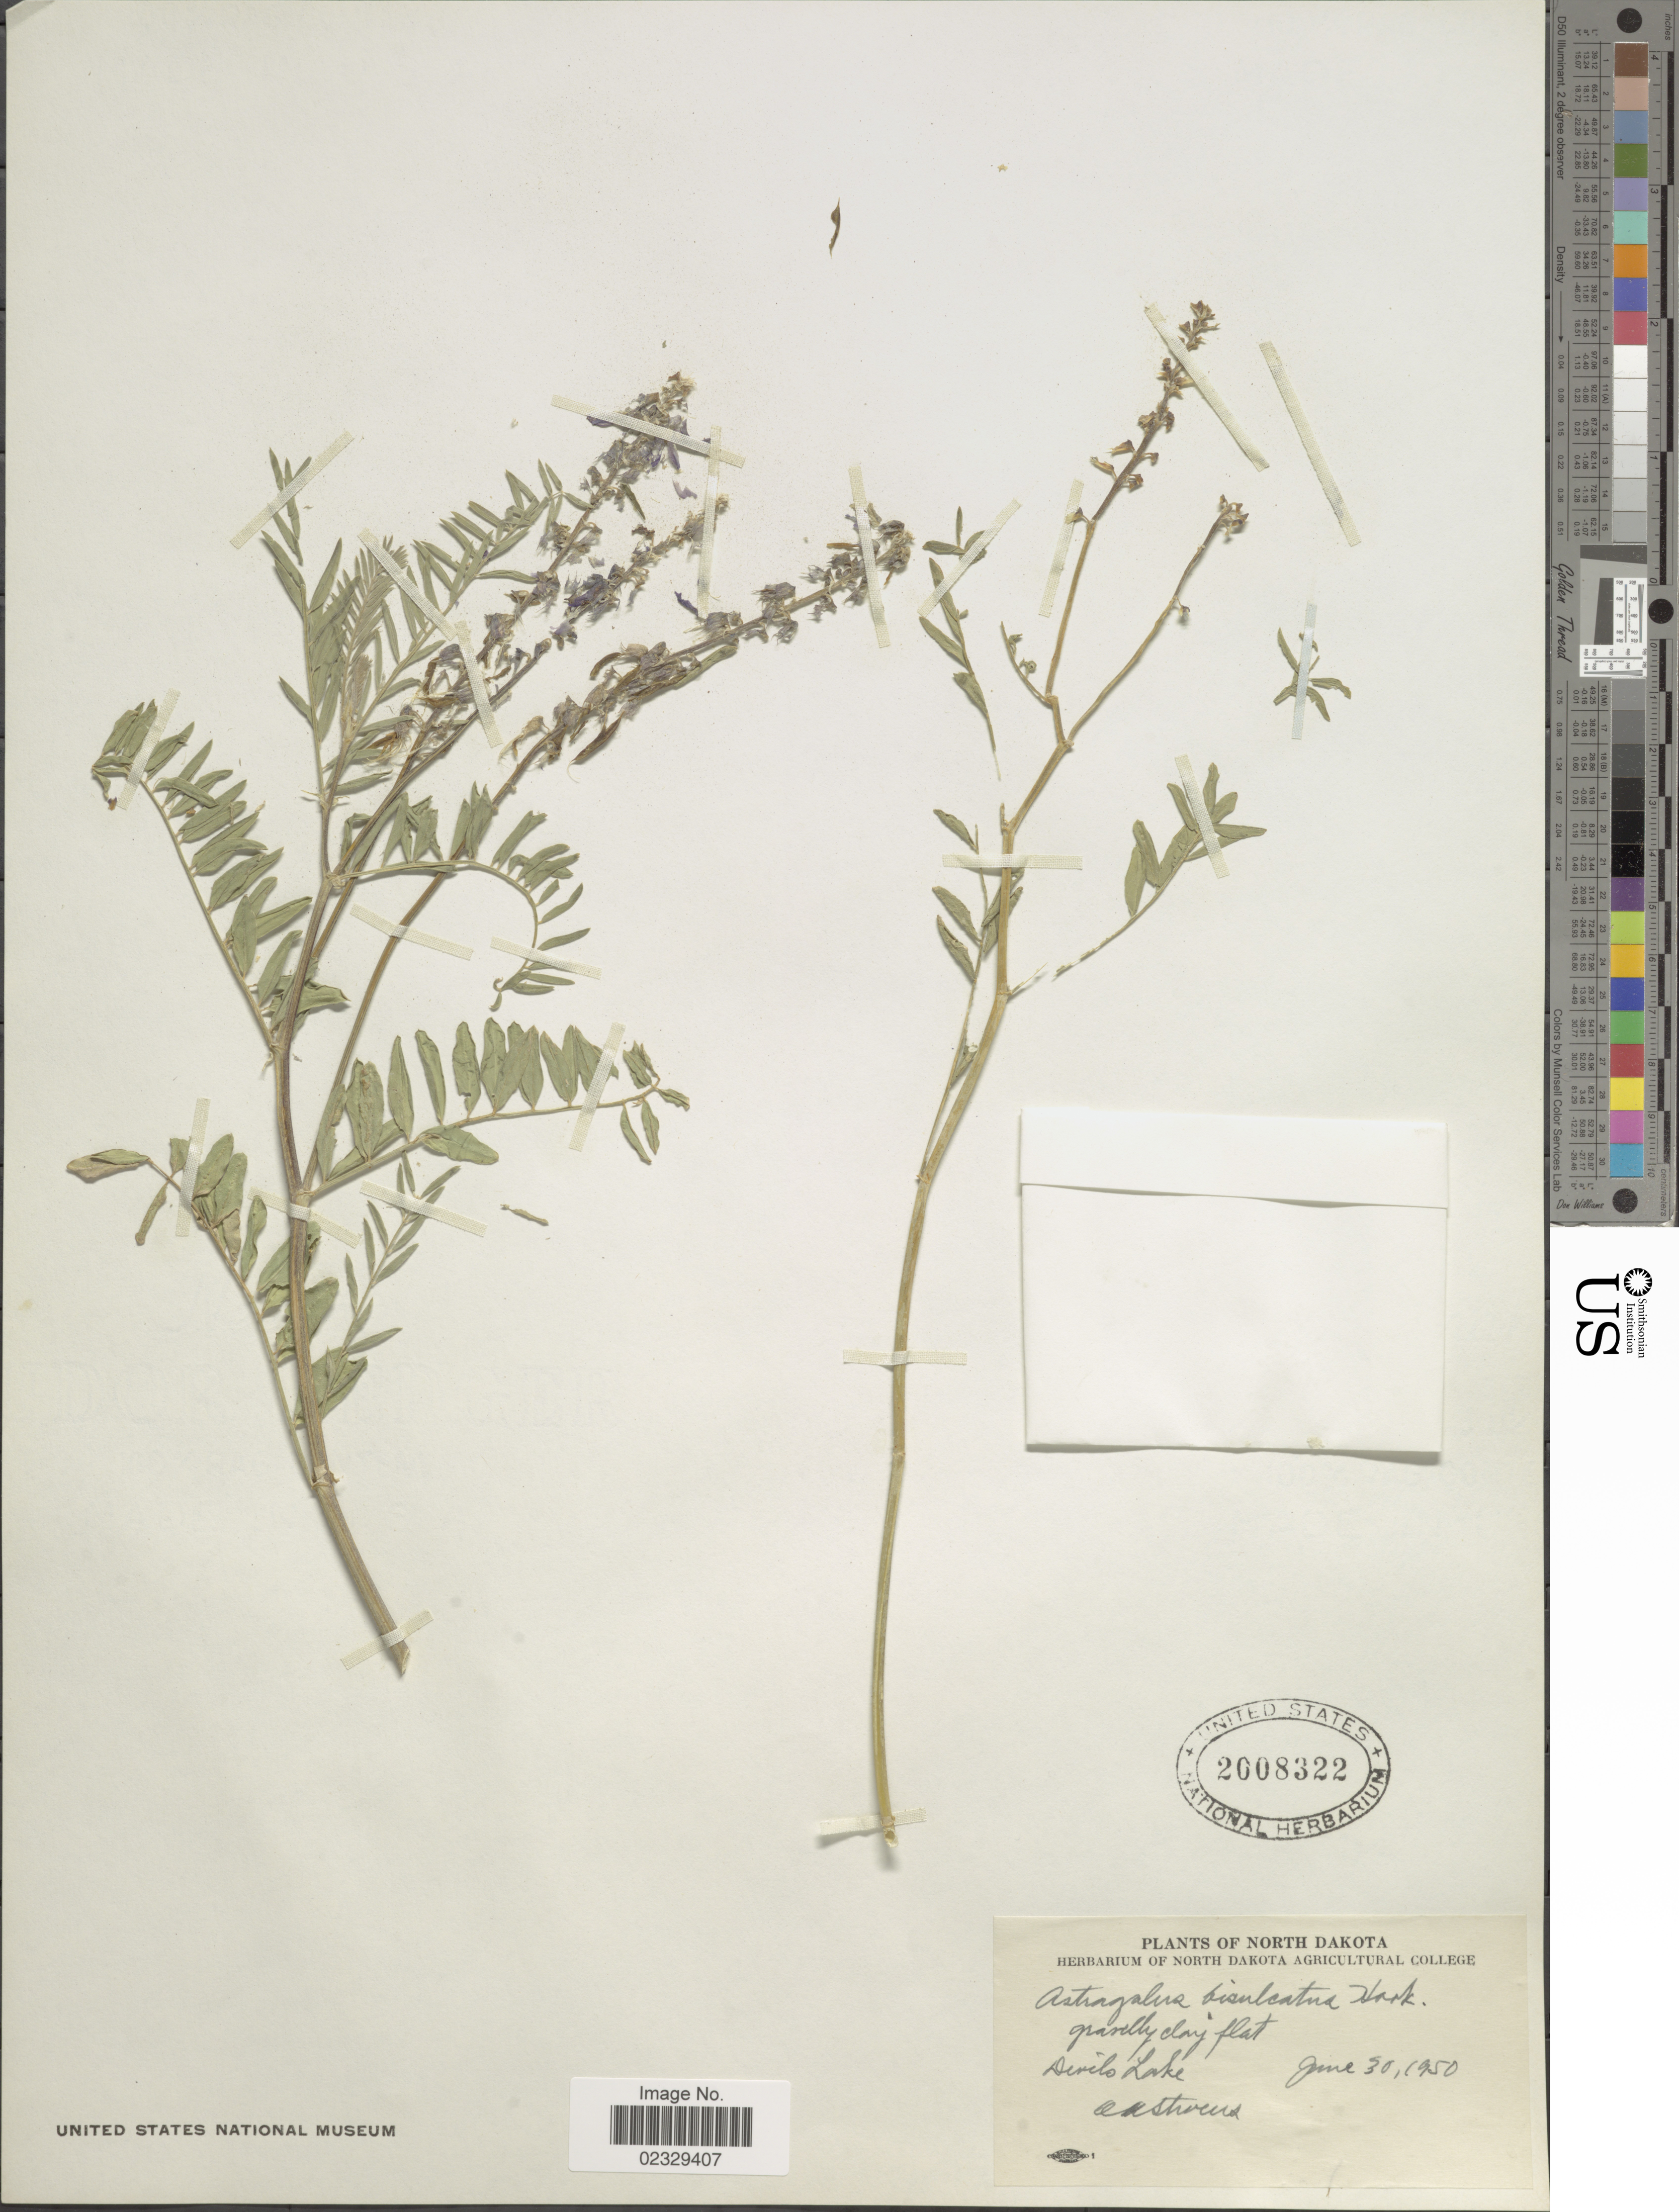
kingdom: Plantae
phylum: Tracheophyta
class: Magnoliopsida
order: Fabales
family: Fabaceae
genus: Astragalus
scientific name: Astragalus bisulcatus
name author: (Hook.) A. Gray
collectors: O. A. Stevens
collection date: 1950-06-30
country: United States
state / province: North Dakota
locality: Gravelly clay flat, Devil's Lake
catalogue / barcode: US 2008322